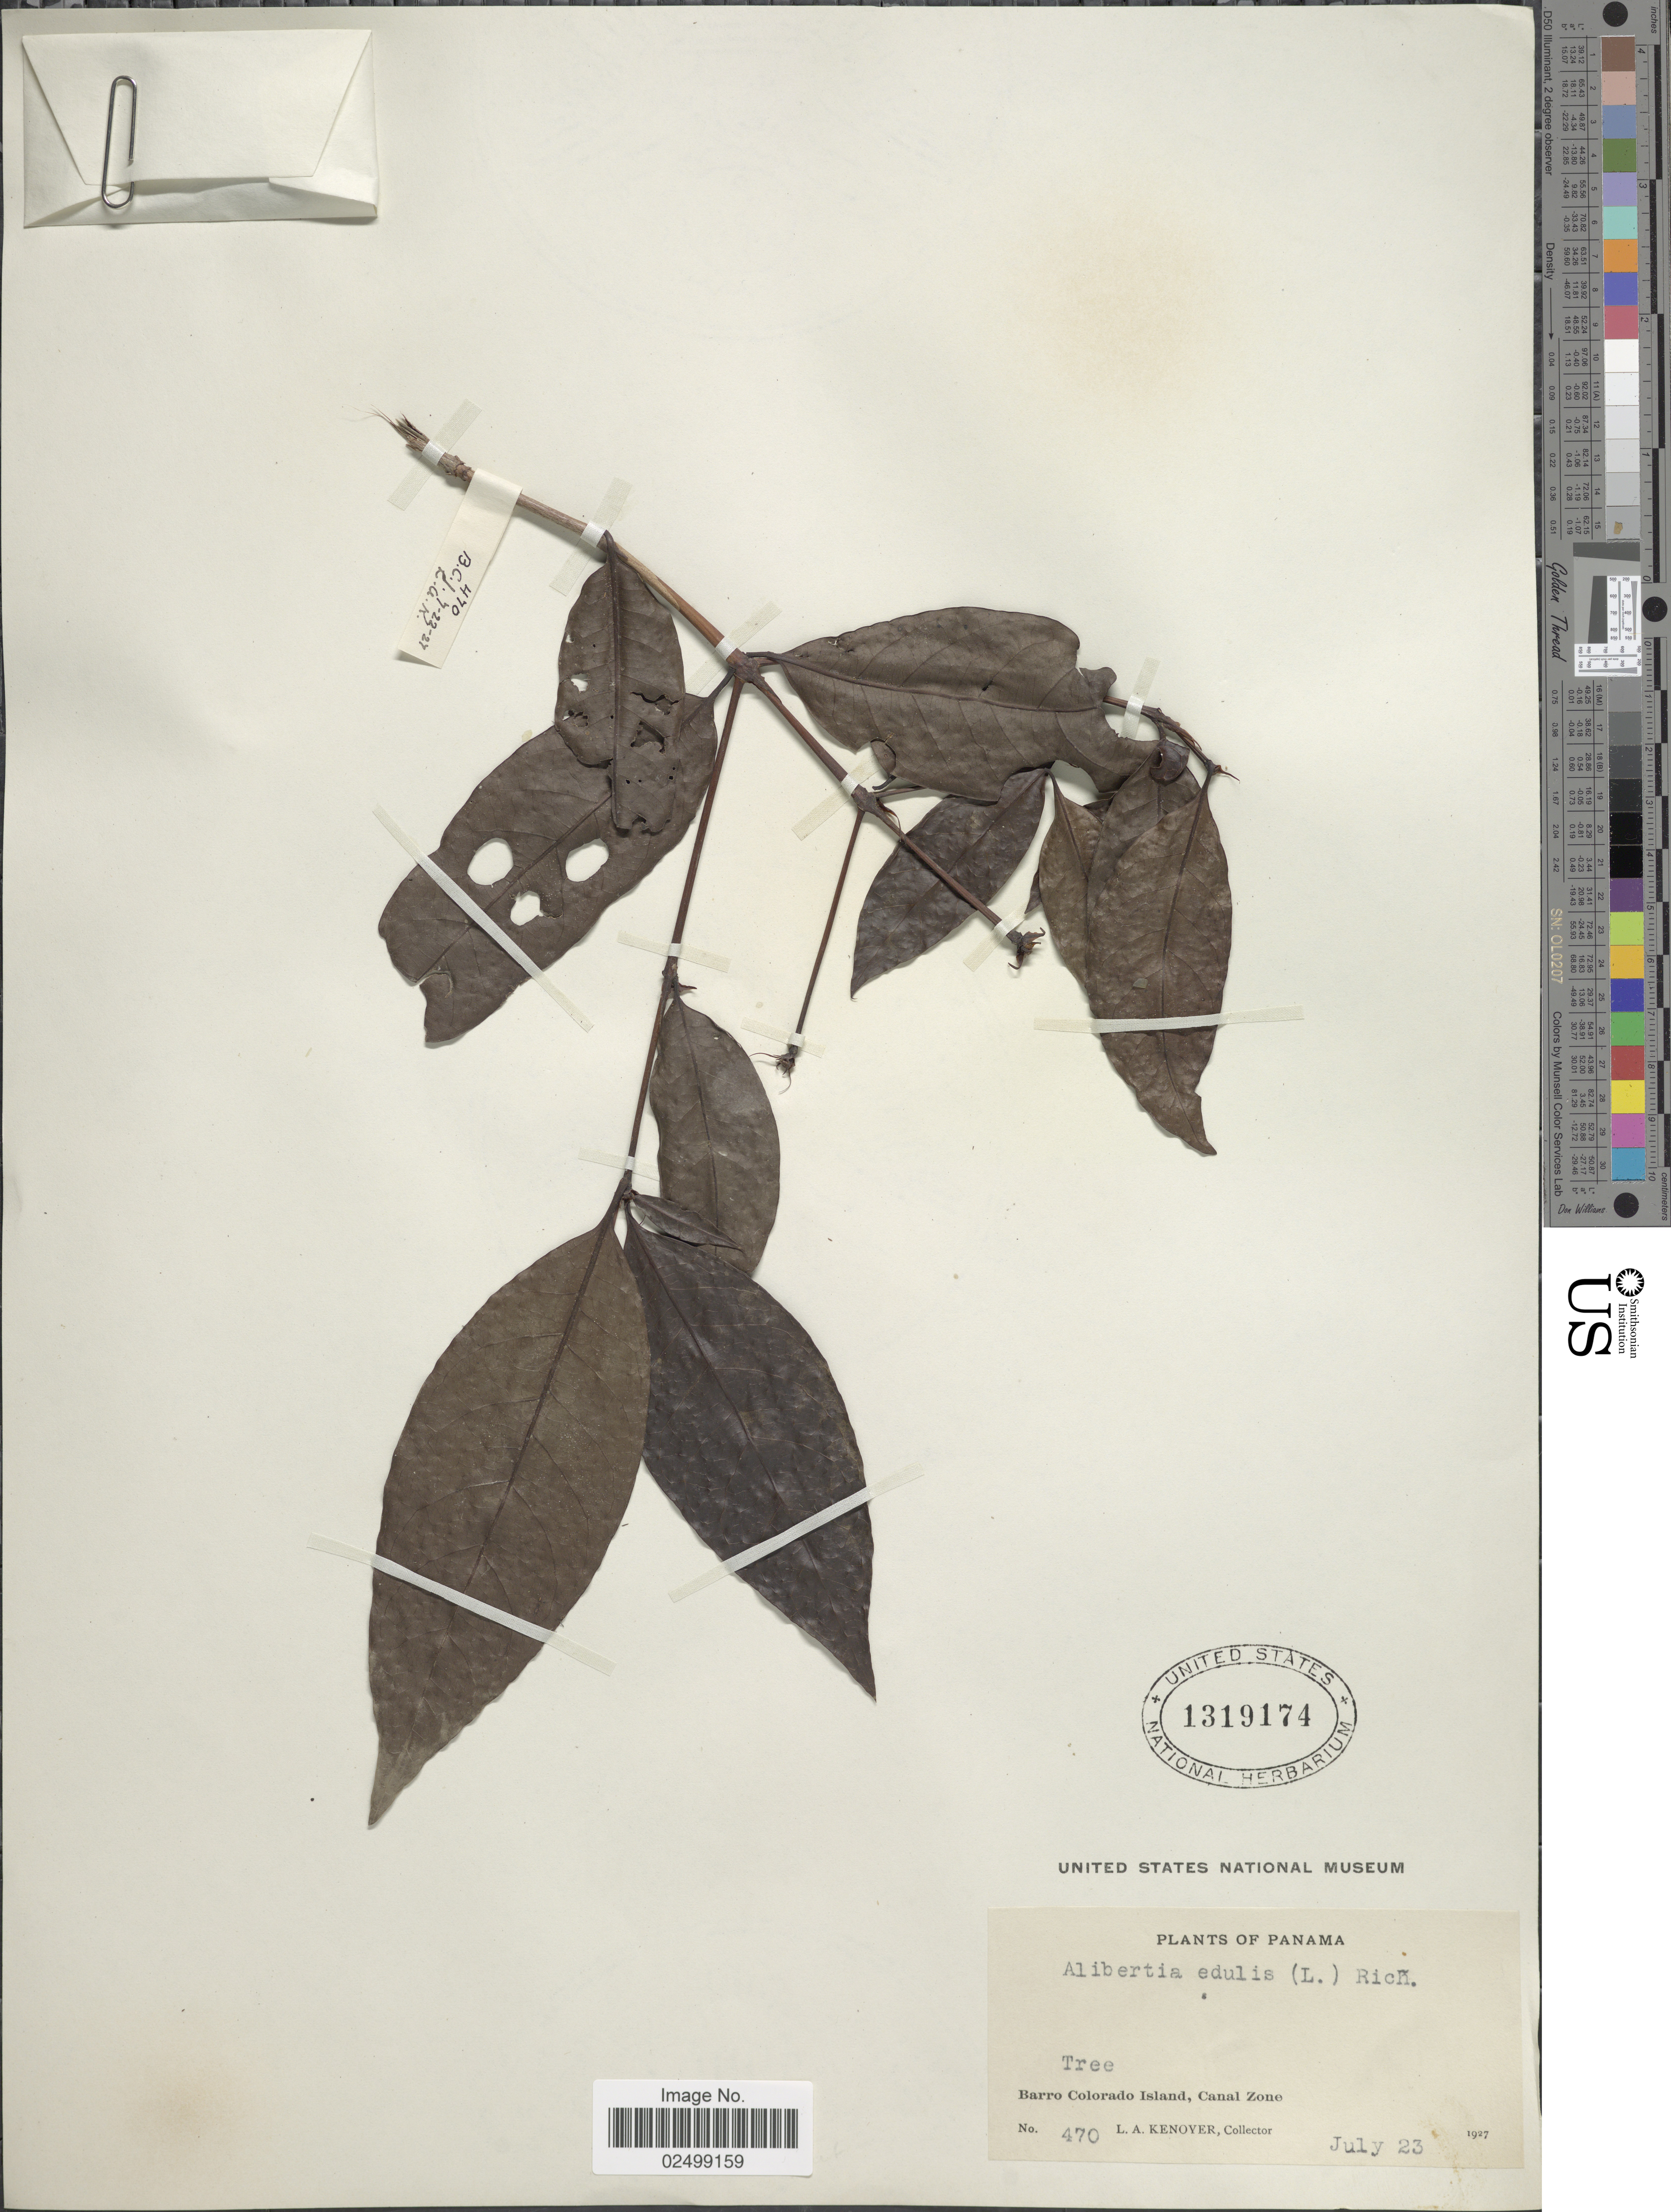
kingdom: Plantae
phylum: Tracheophyta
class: Magnoliopsida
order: Gentianales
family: Rubiaceae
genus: Alibertia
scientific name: Alibertia edulis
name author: (Rich.) A. Rich. ex DC.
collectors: L. Kenover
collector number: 470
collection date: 1927-07-23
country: Panama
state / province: Colón / Panamá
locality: Barro Coloado Island, Canal Zone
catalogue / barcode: US 1319174